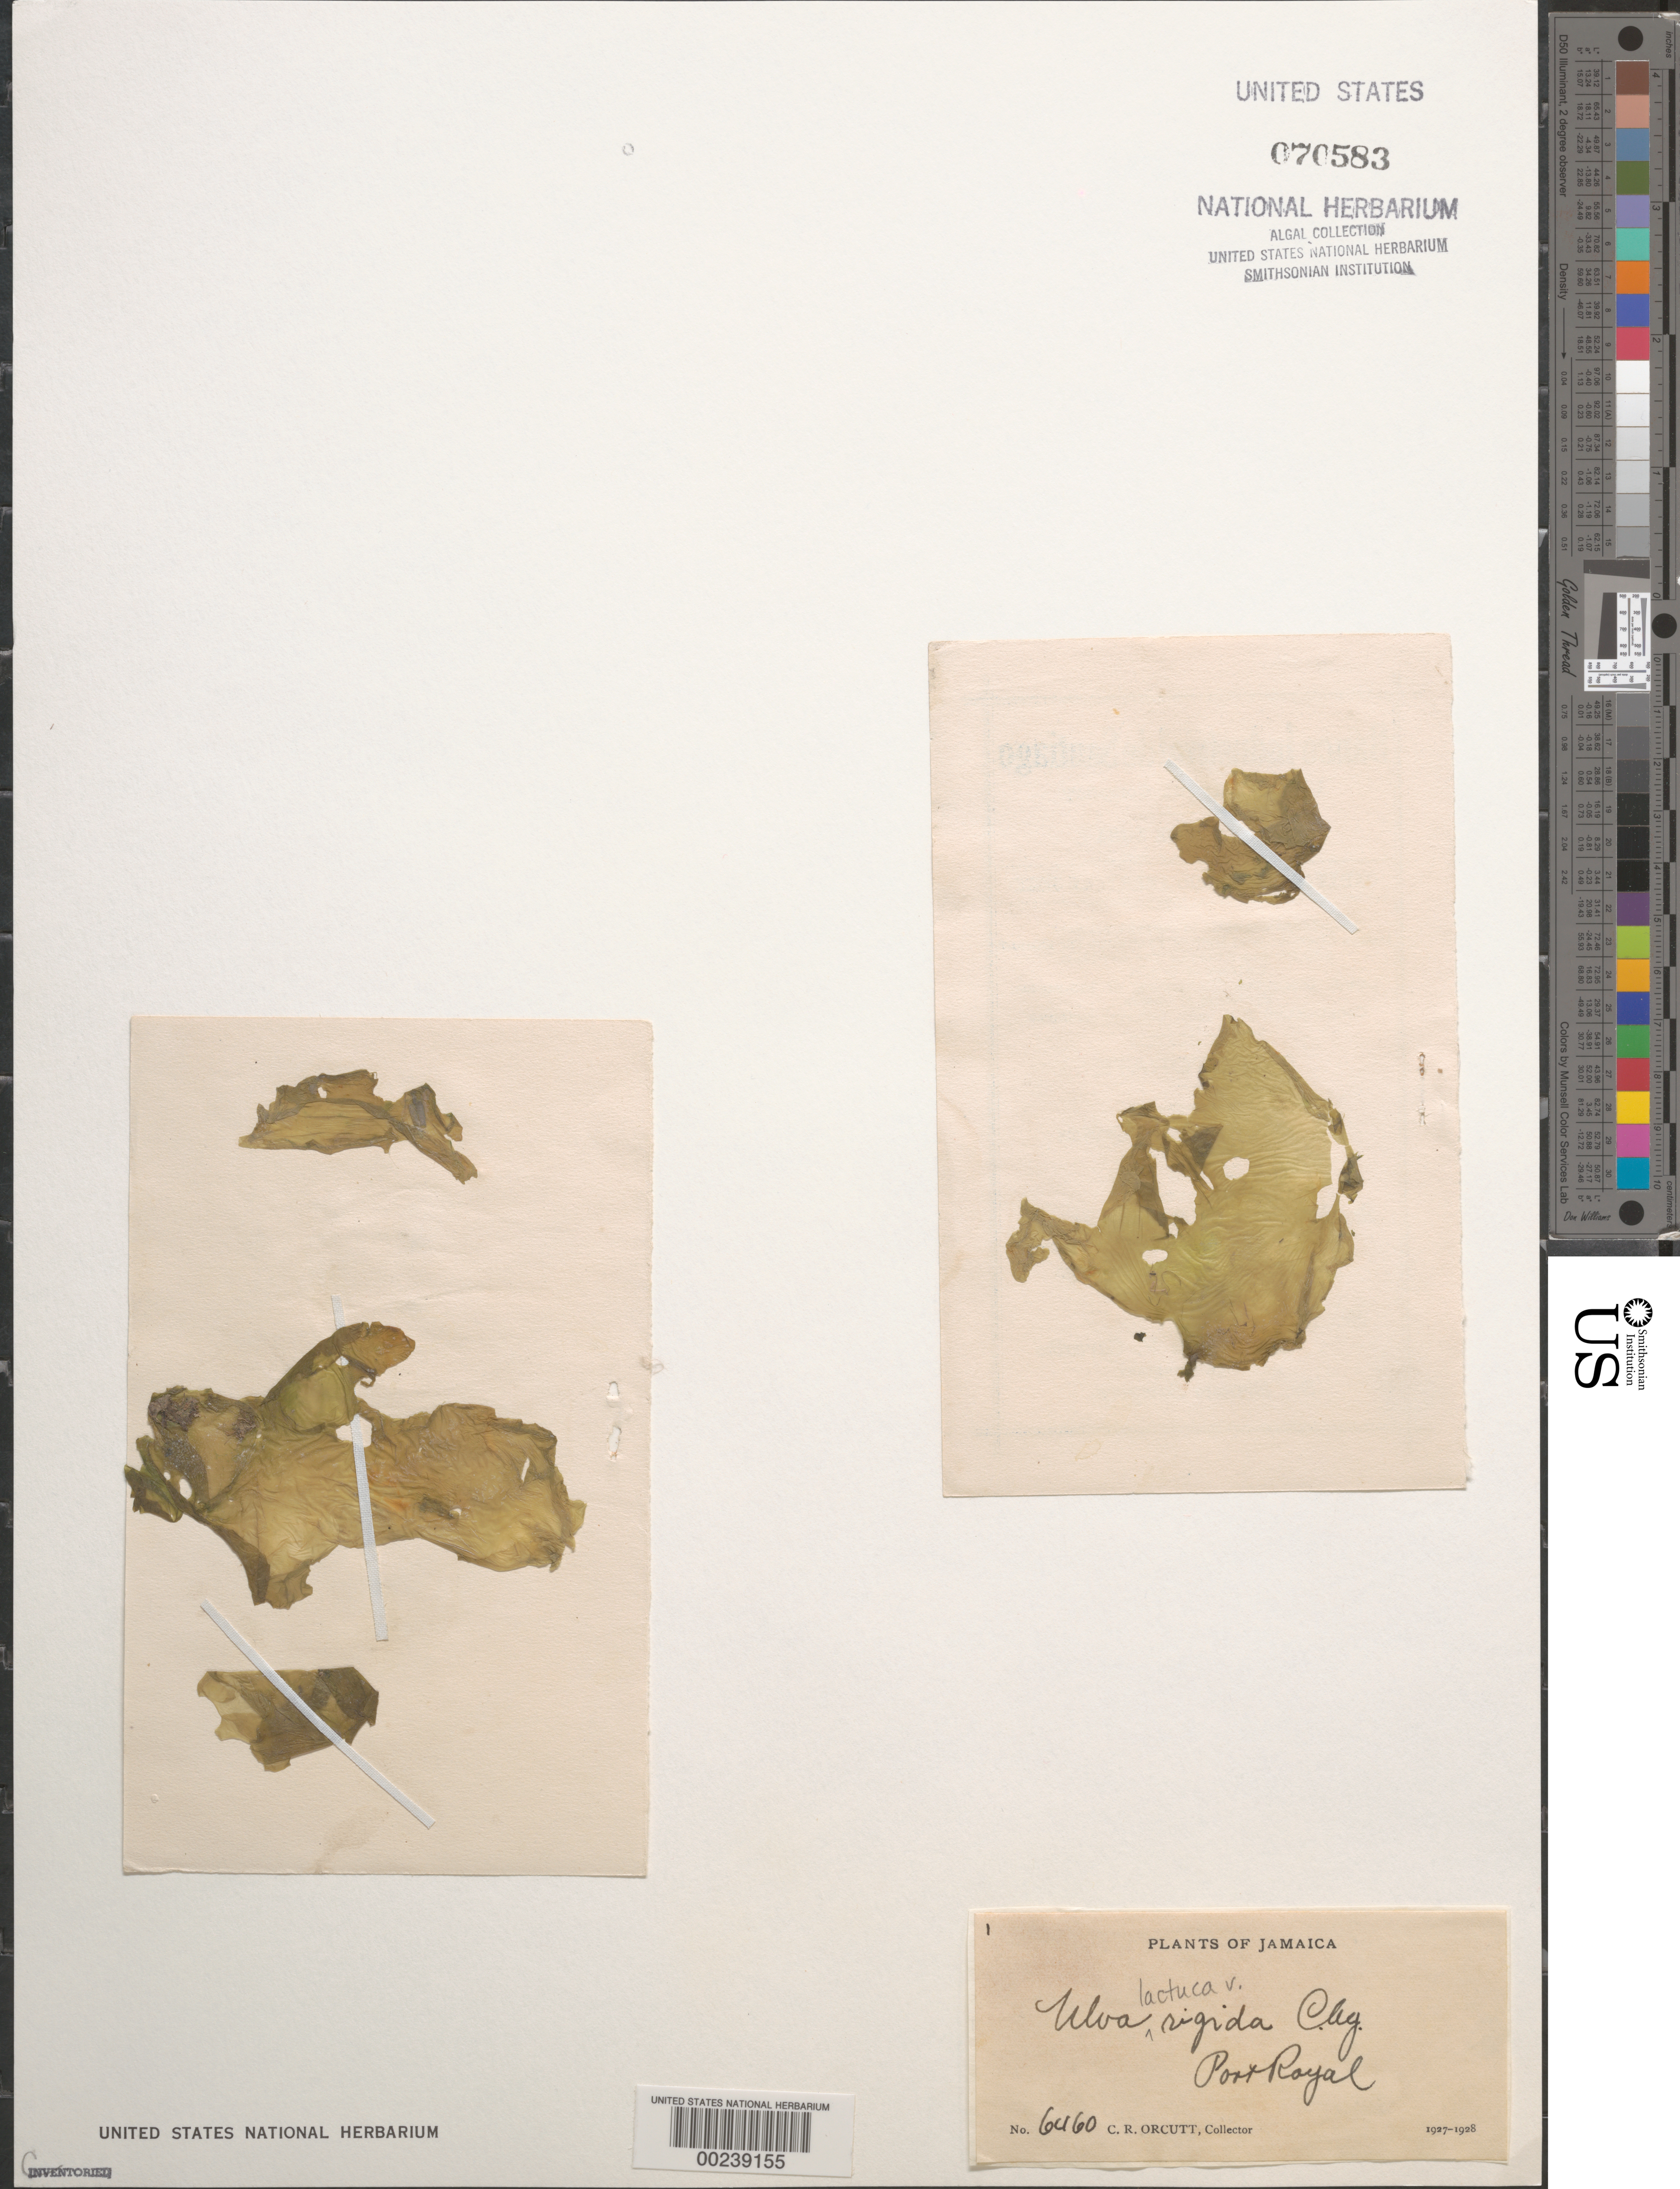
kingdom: Plantae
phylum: Chlorophyta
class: Ulvophyceae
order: Ulvales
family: Ulvaceae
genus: Ulva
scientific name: Ulva lactuca var. rigida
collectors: C. R. Orcutt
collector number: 6460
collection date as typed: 1927 OR -- --- 1928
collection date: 1927 or 1928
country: Jamaica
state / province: Kingston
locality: Port royal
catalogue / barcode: US 70583